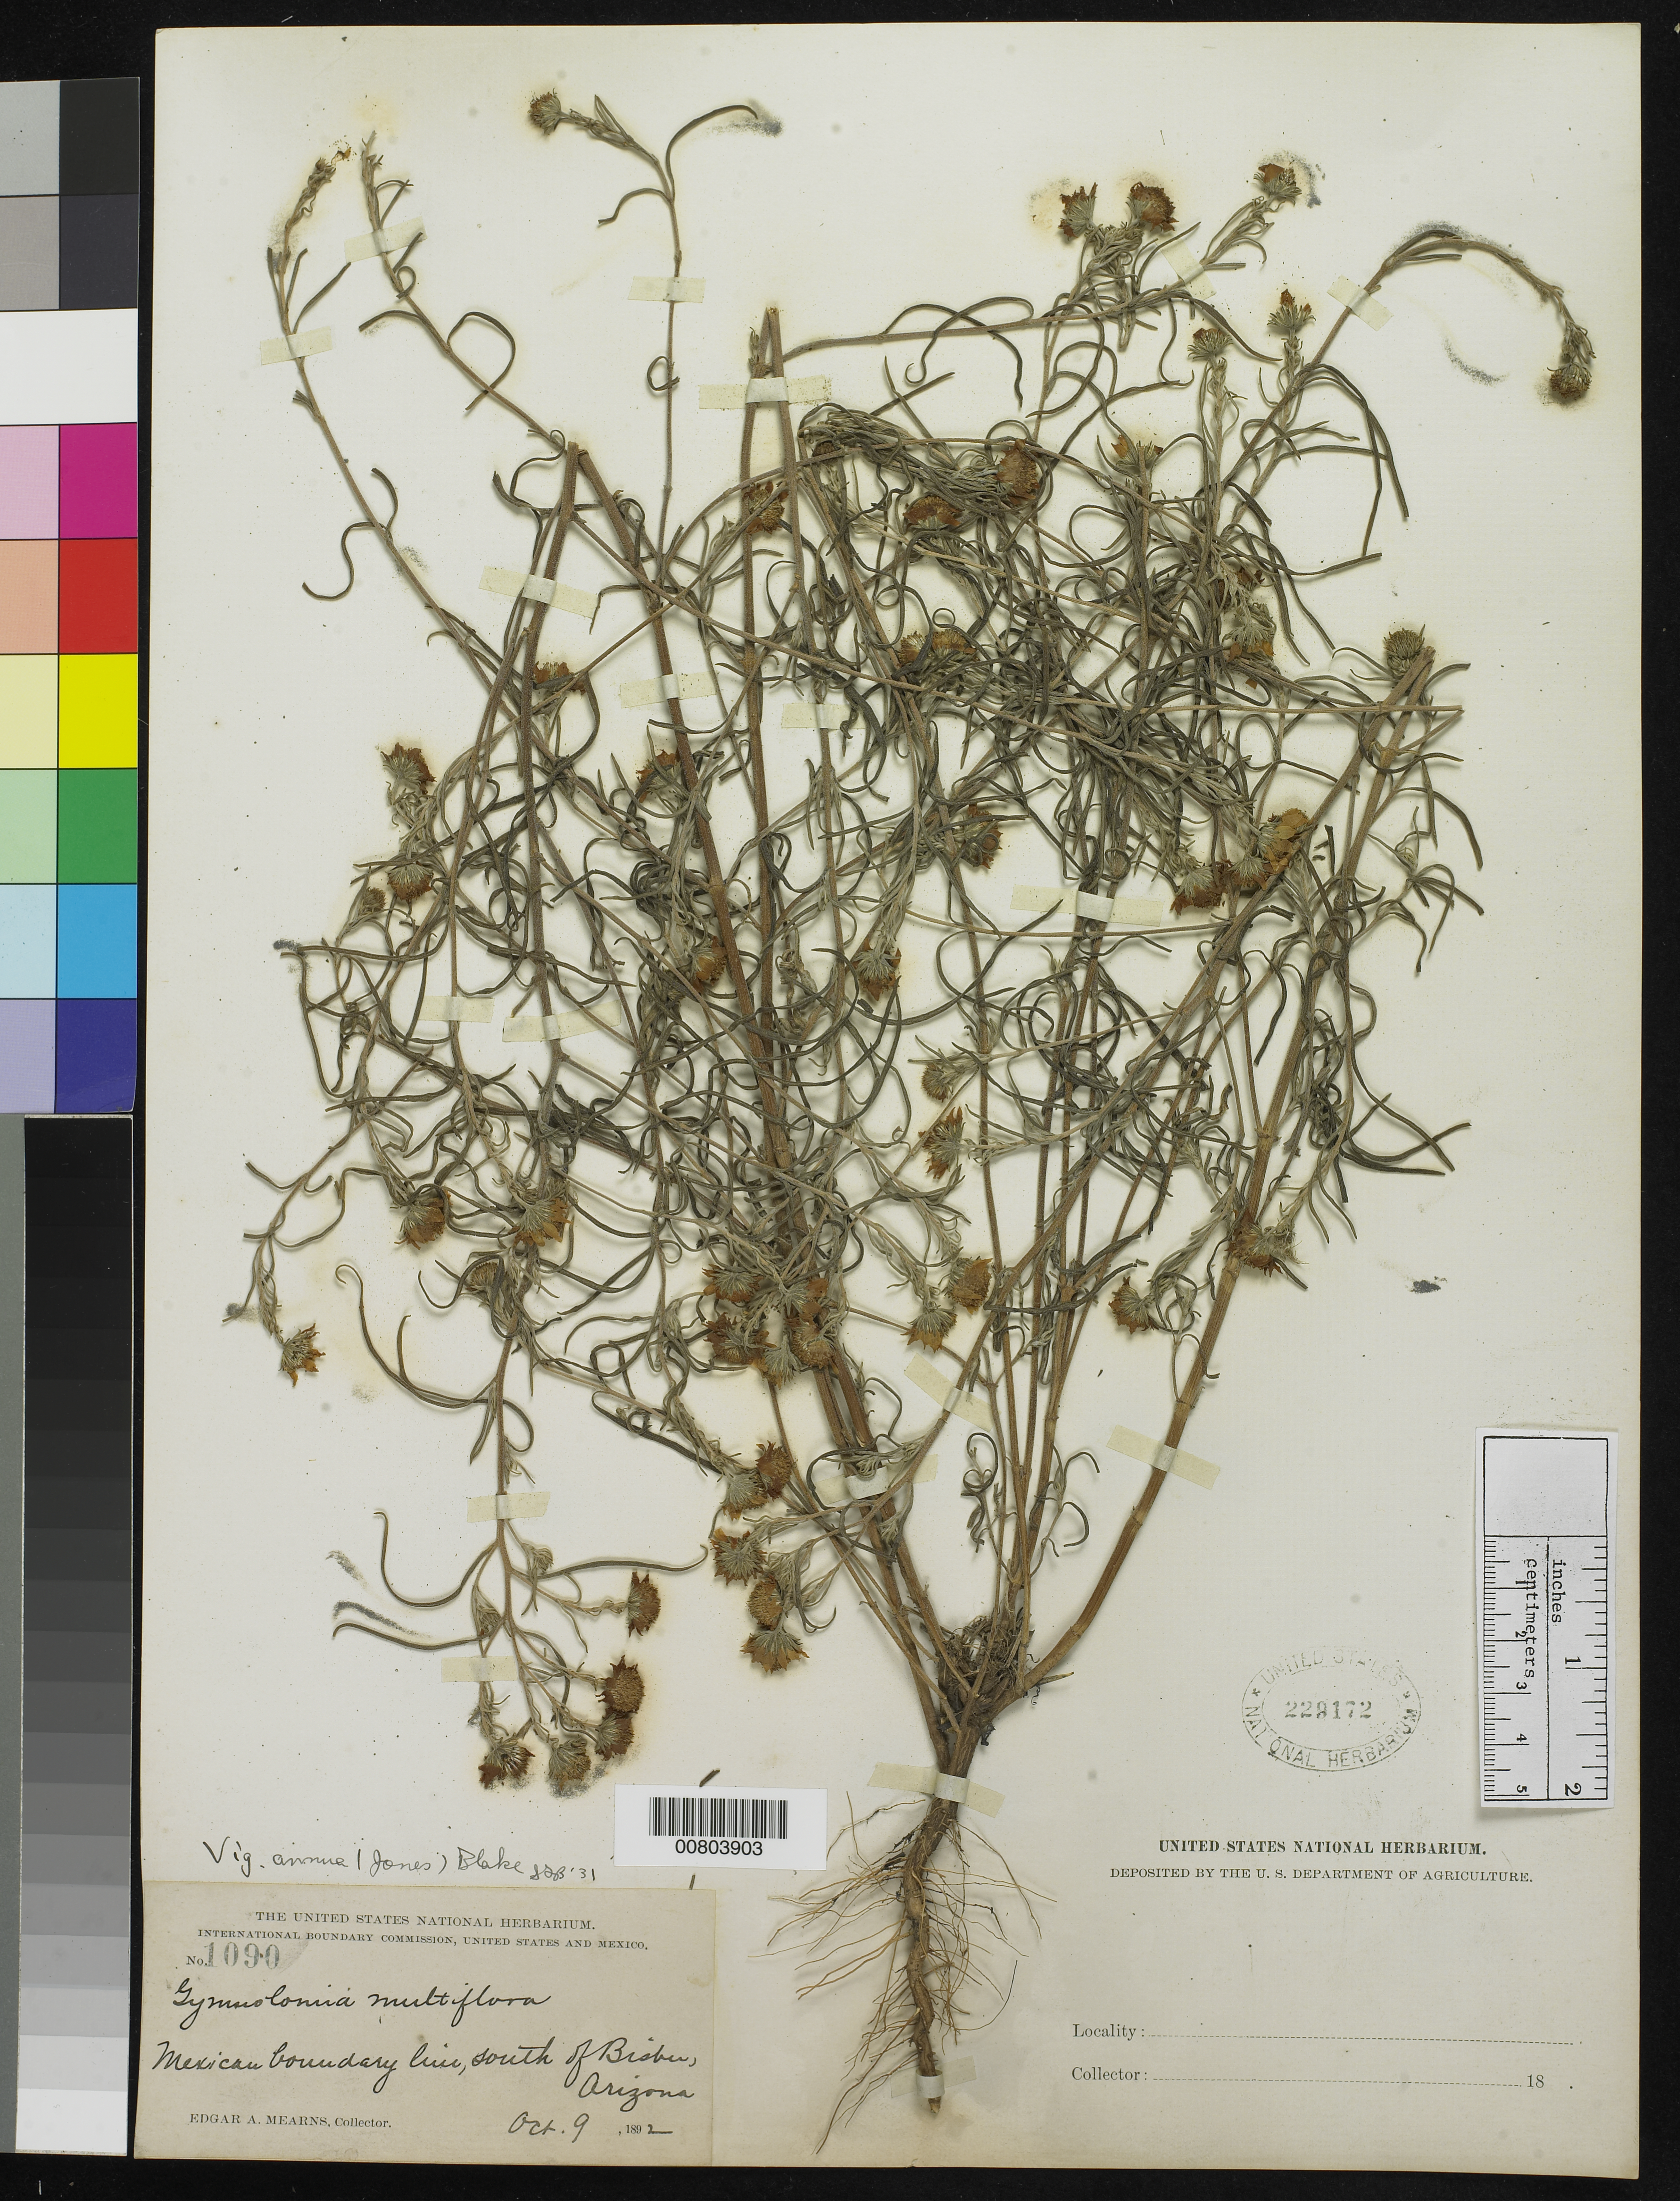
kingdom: Plantae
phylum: Tracheophyta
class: Magnoliopsida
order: Asterales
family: Asteraceae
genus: Viguiera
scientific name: Viguiera annua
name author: S.F. Blake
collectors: E. A. Mearns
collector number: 1090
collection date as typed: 09 Oct 1892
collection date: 1892-10-09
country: United States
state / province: Arizona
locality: South of Bisbee, Arizona. Mexican Boundary Line.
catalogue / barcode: US 229172